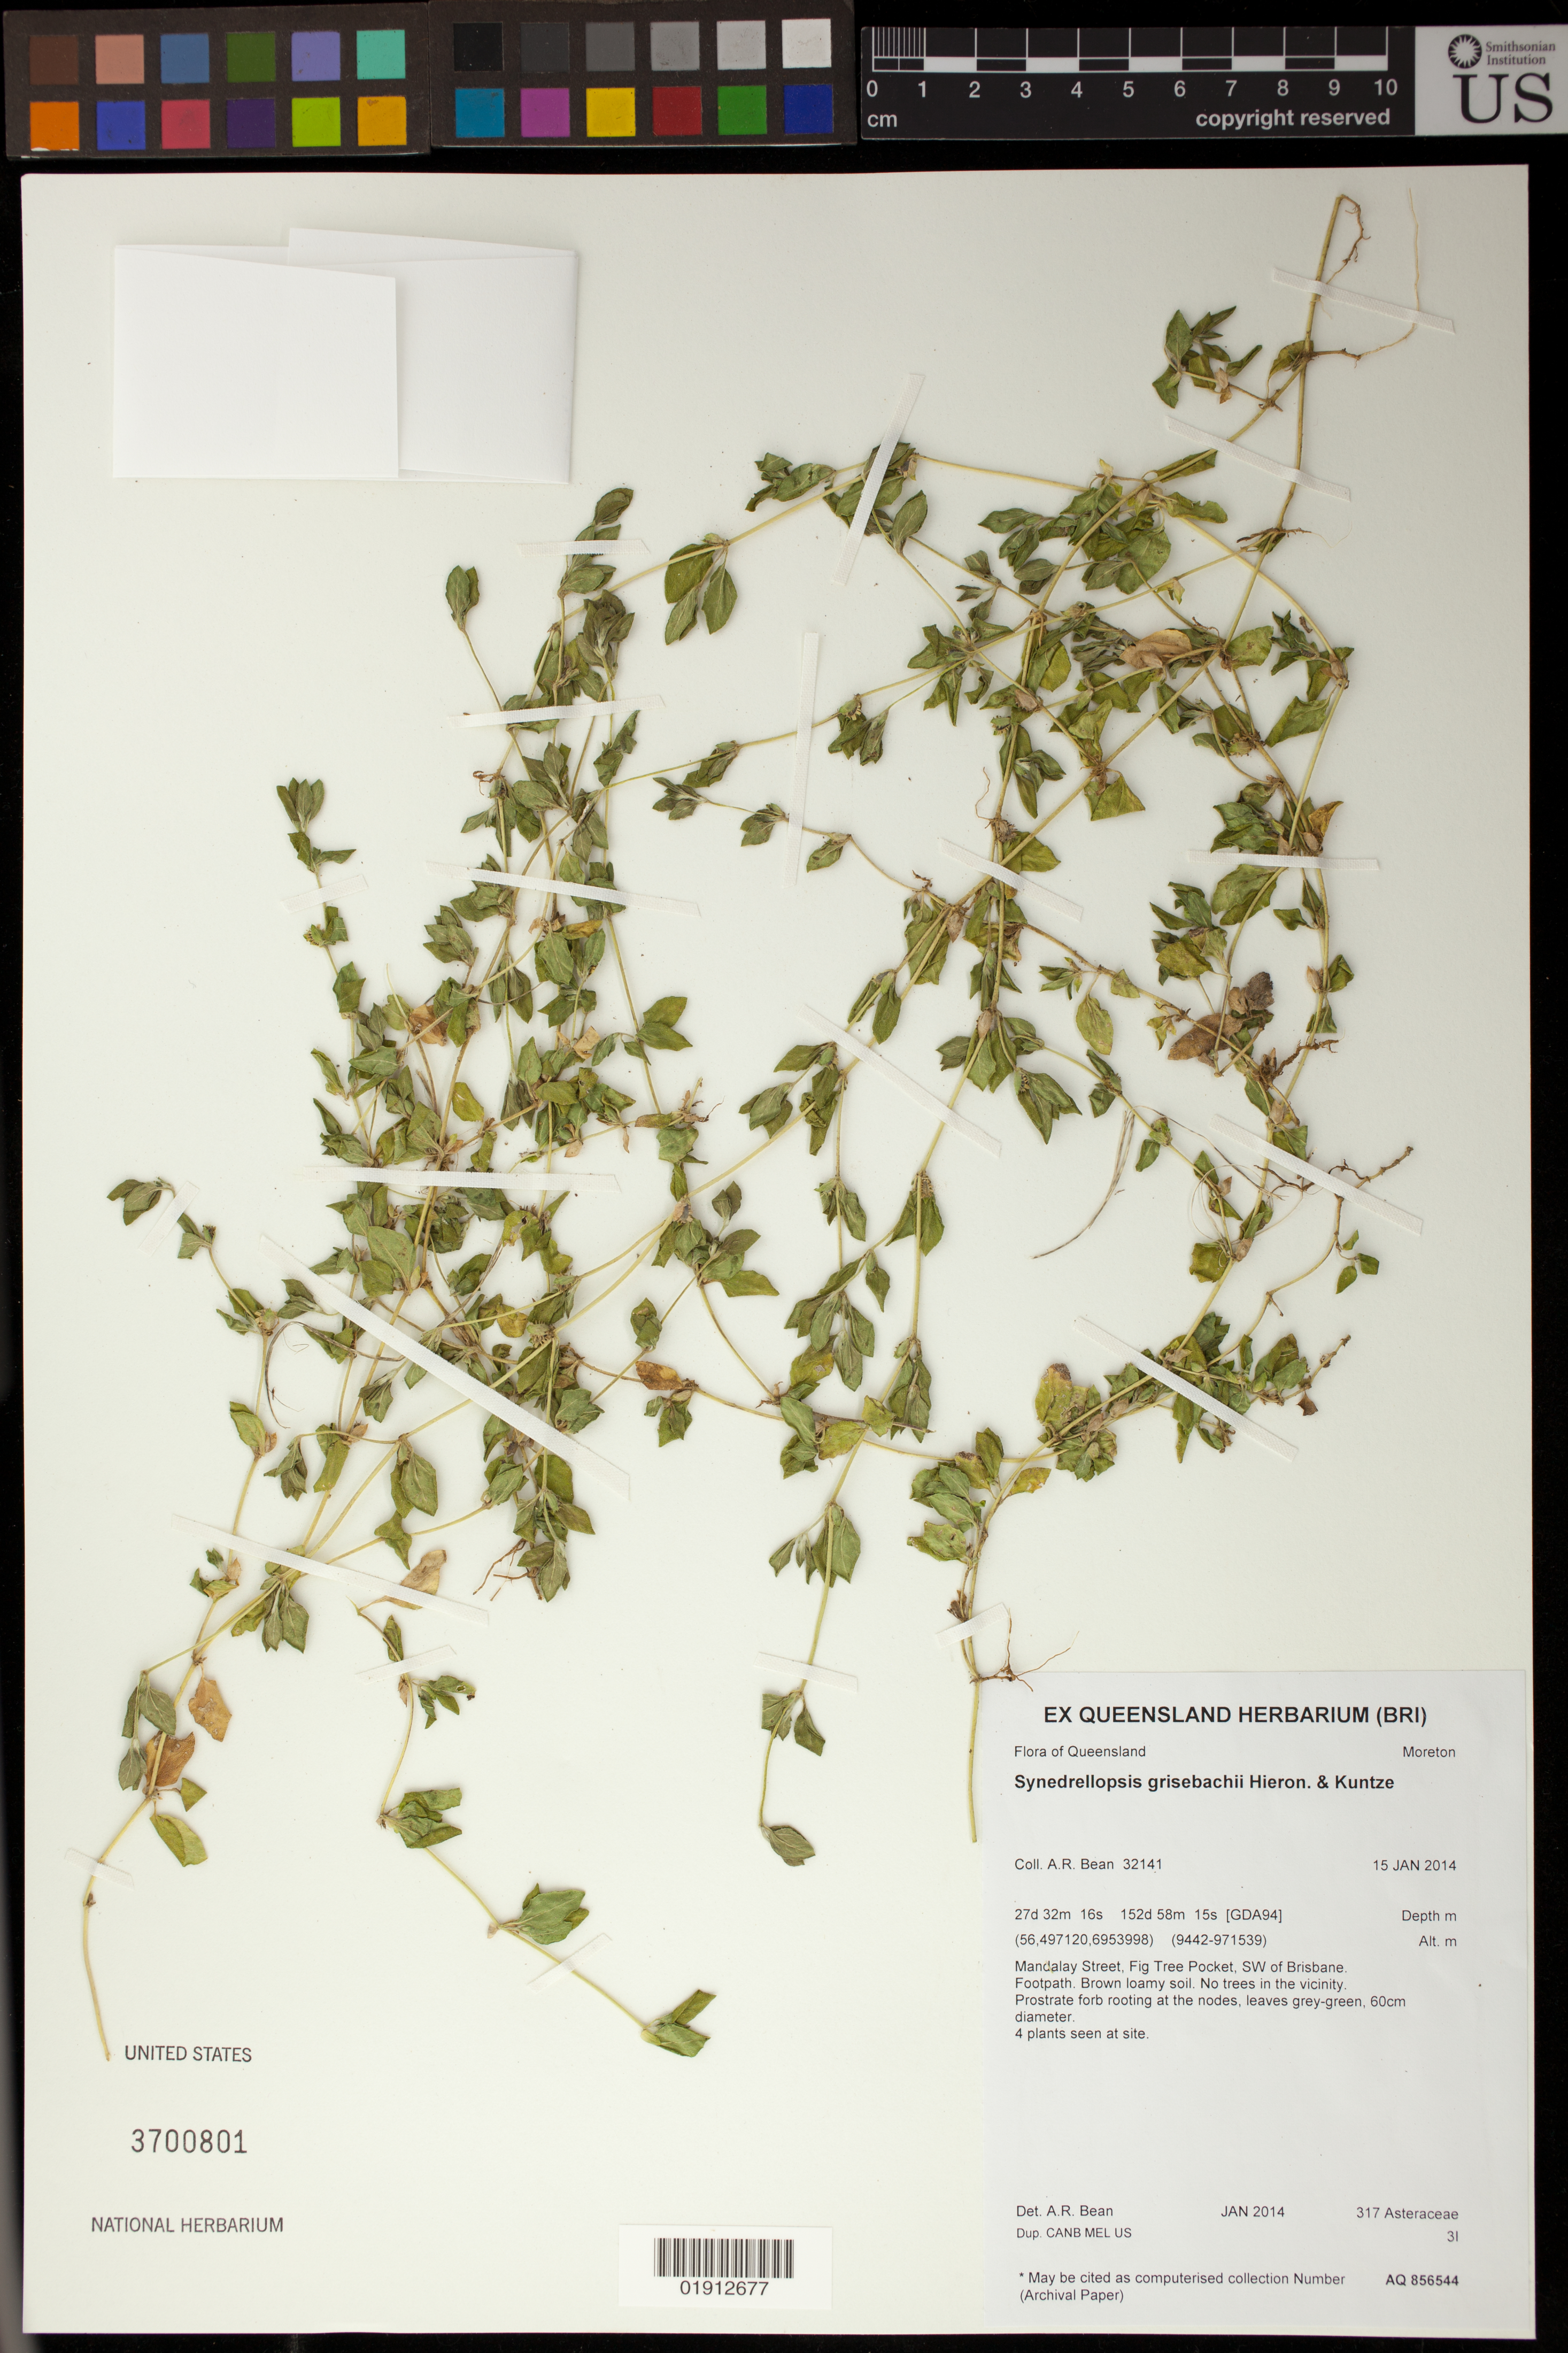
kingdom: Plantae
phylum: Tracheophyta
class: Magnoliopsida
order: Asterales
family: Asteraceae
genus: Synedrellopsis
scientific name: Synedrellopsis grisebachii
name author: Hieron. & Kuntze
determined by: Bean, A. R.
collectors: A. R. Bean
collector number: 32141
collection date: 2014-01-15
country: Australia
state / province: Queensland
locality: Moreton, Mandalay Street, Fig Tree Pocket, SW of Brisbane.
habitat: Footpath. Brown loamy soil. No trees in the vicinity.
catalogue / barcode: US 3700801